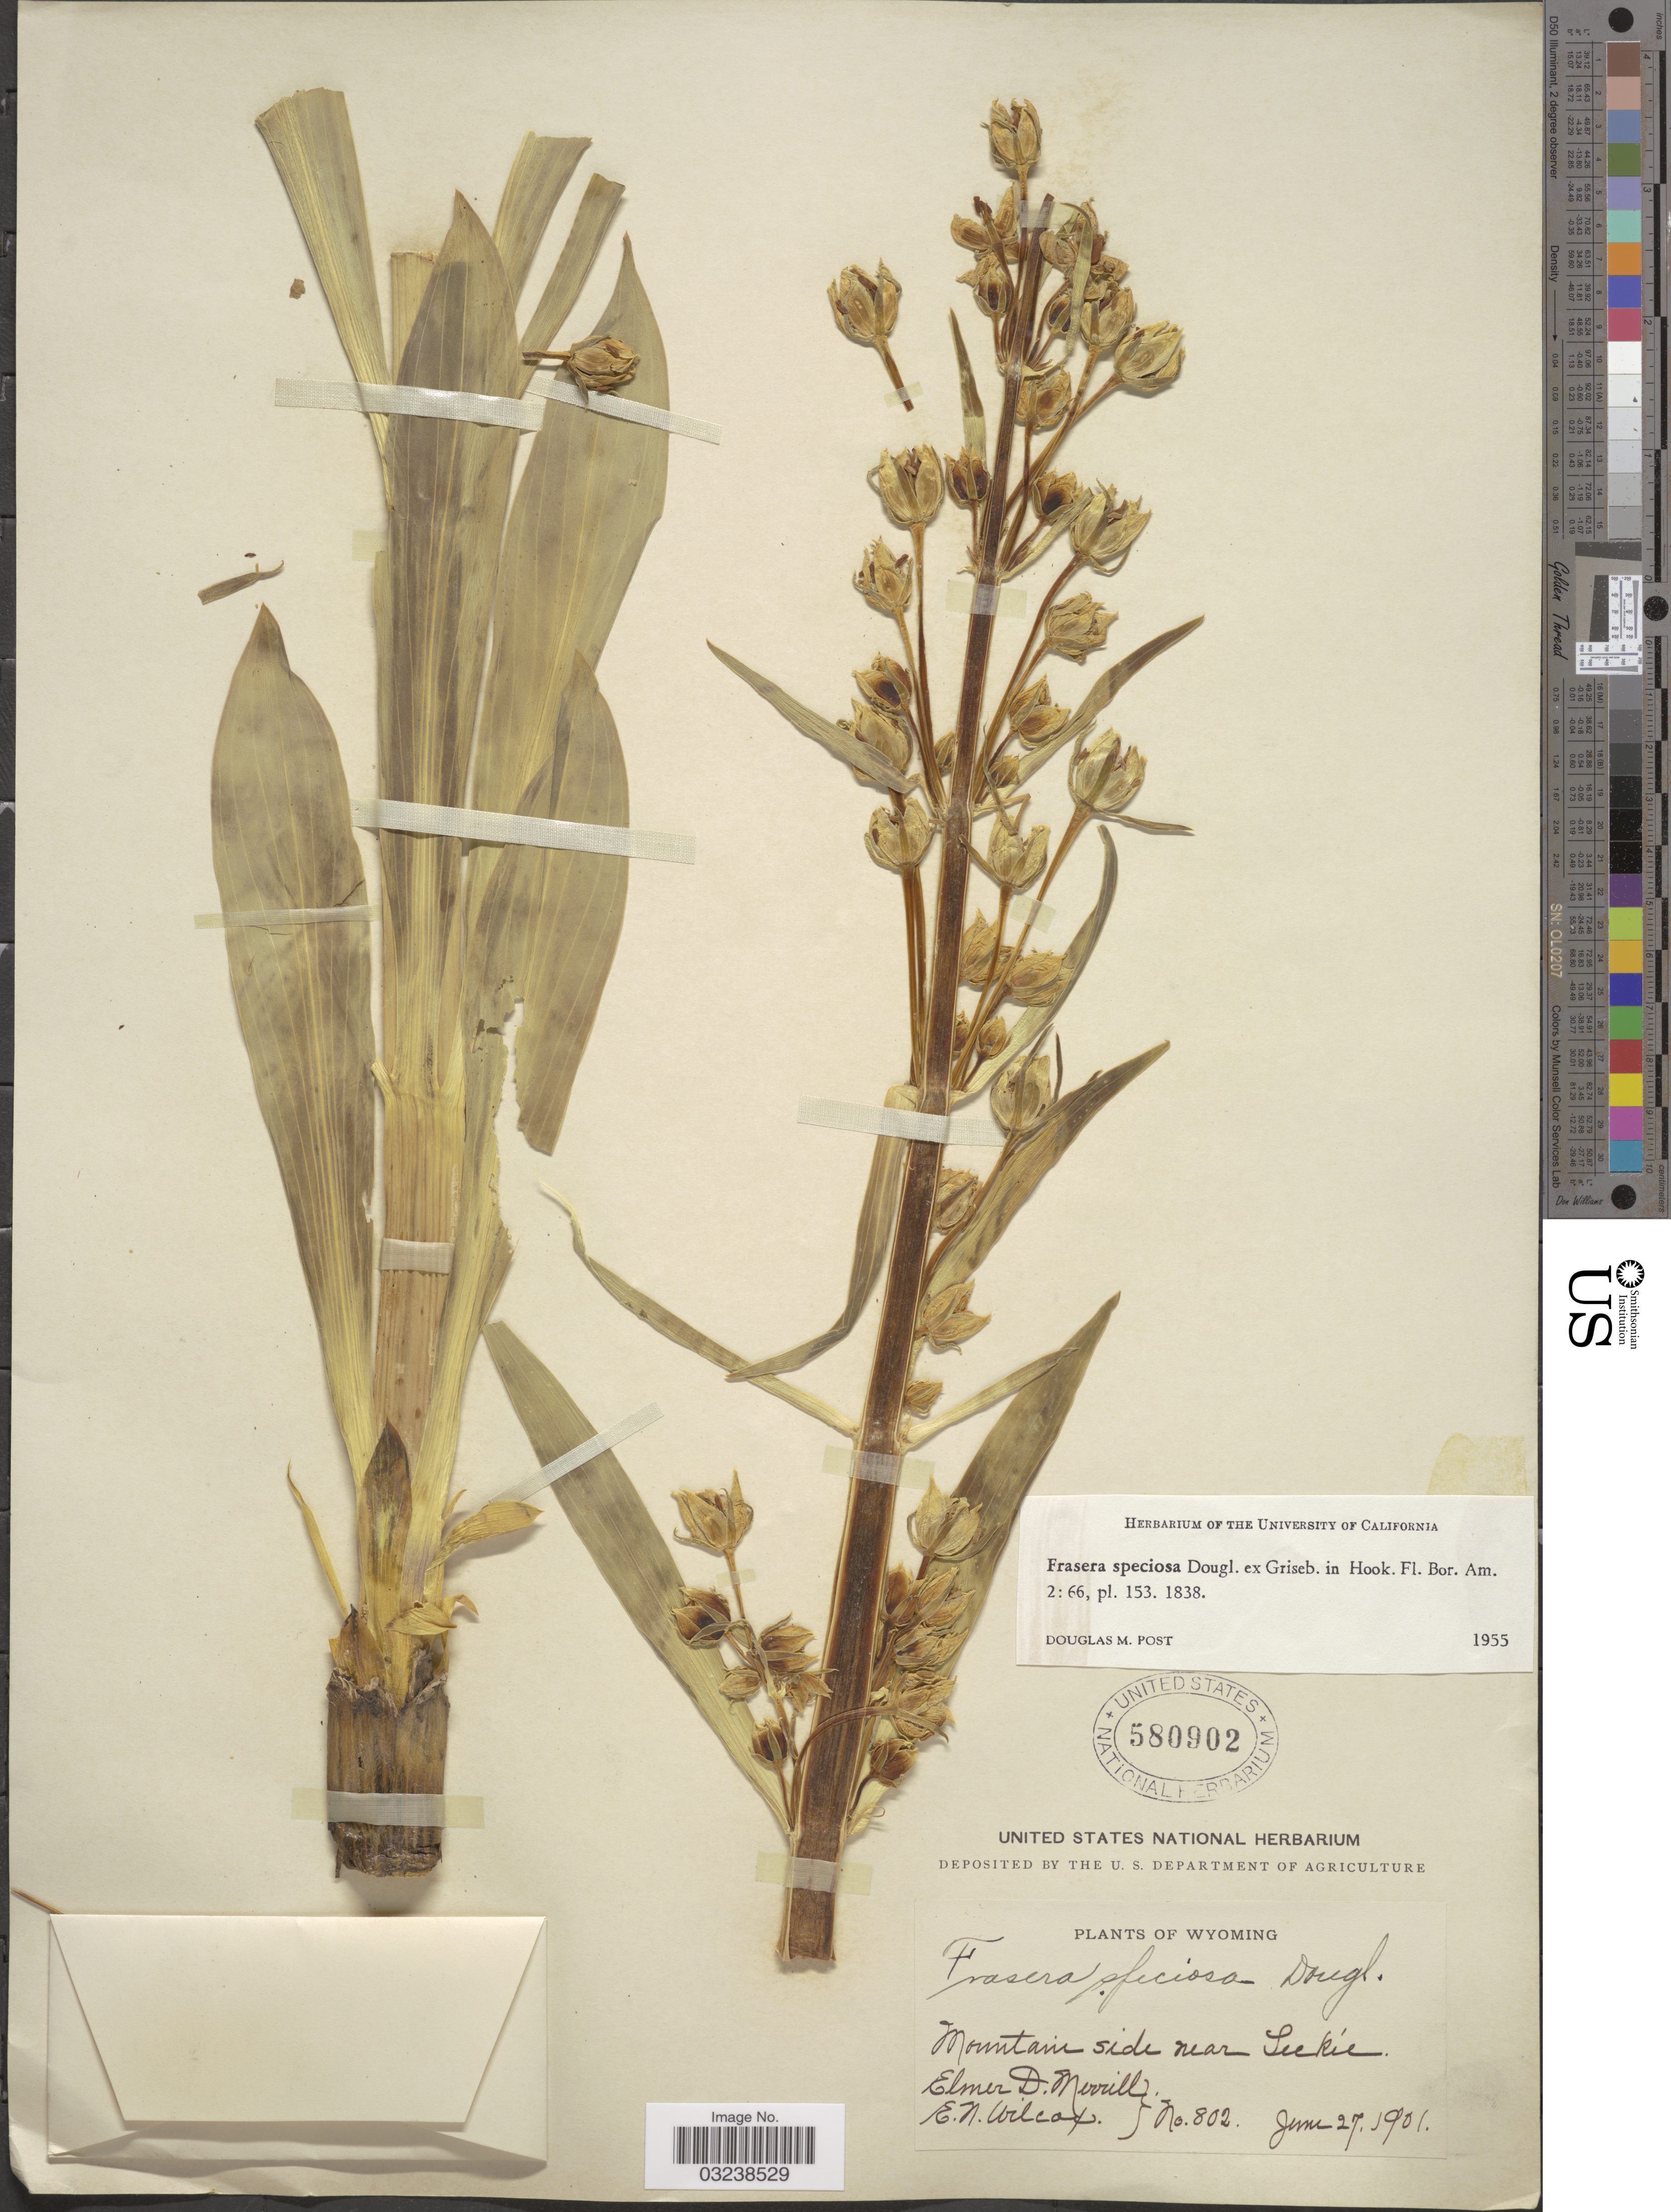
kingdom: Plantae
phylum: Tracheophyta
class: Magnoliopsida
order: Gentianales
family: Gentianaceae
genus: Swertia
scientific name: Swertia radiata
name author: (Kellogg) Kuntze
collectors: E. D. Merrill & E. Wilcox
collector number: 802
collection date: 1901-06-27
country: United States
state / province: Wyoming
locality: Mountain side near Leckie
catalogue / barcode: US 580902